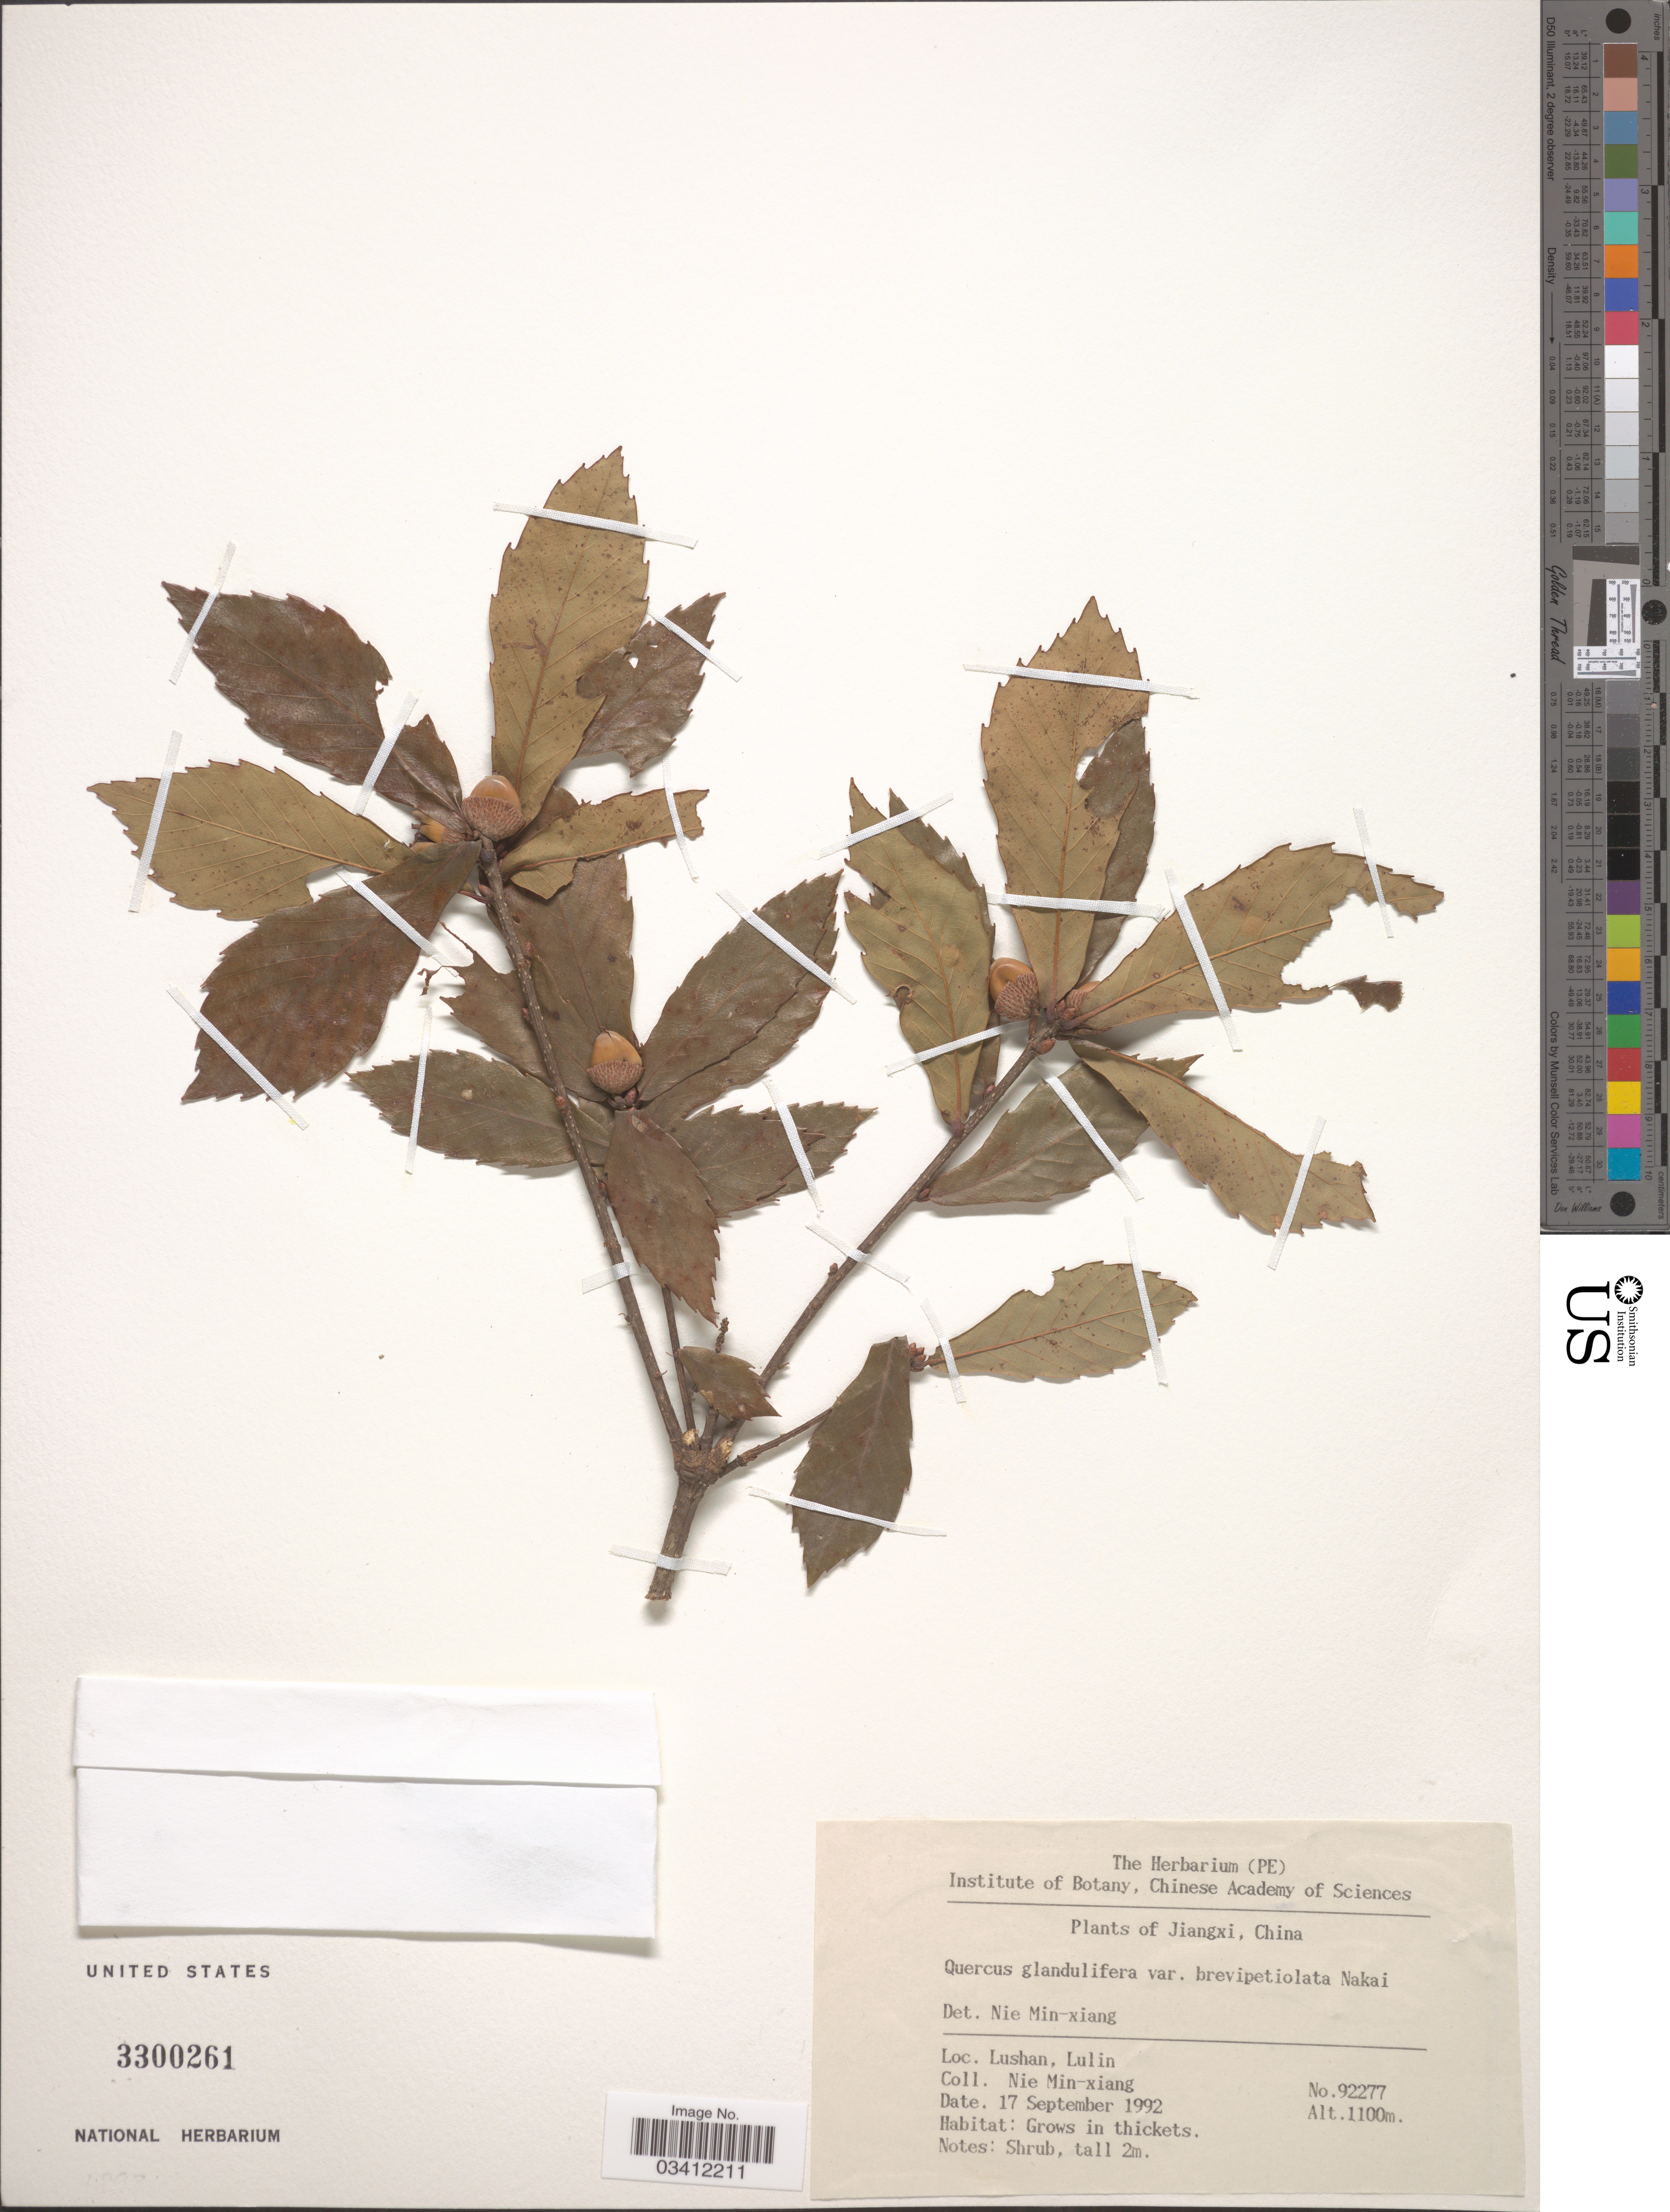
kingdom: Plantae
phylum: Tracheophyta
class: Magnoliopsida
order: Fagales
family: Fagaceae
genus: Quercus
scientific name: Quercus serrata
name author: Thunb.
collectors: M. Nie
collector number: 92277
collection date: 1992-09-17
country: China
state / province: Jiangxi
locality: Lushan, Lulin.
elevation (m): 1100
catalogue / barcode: US 3300261